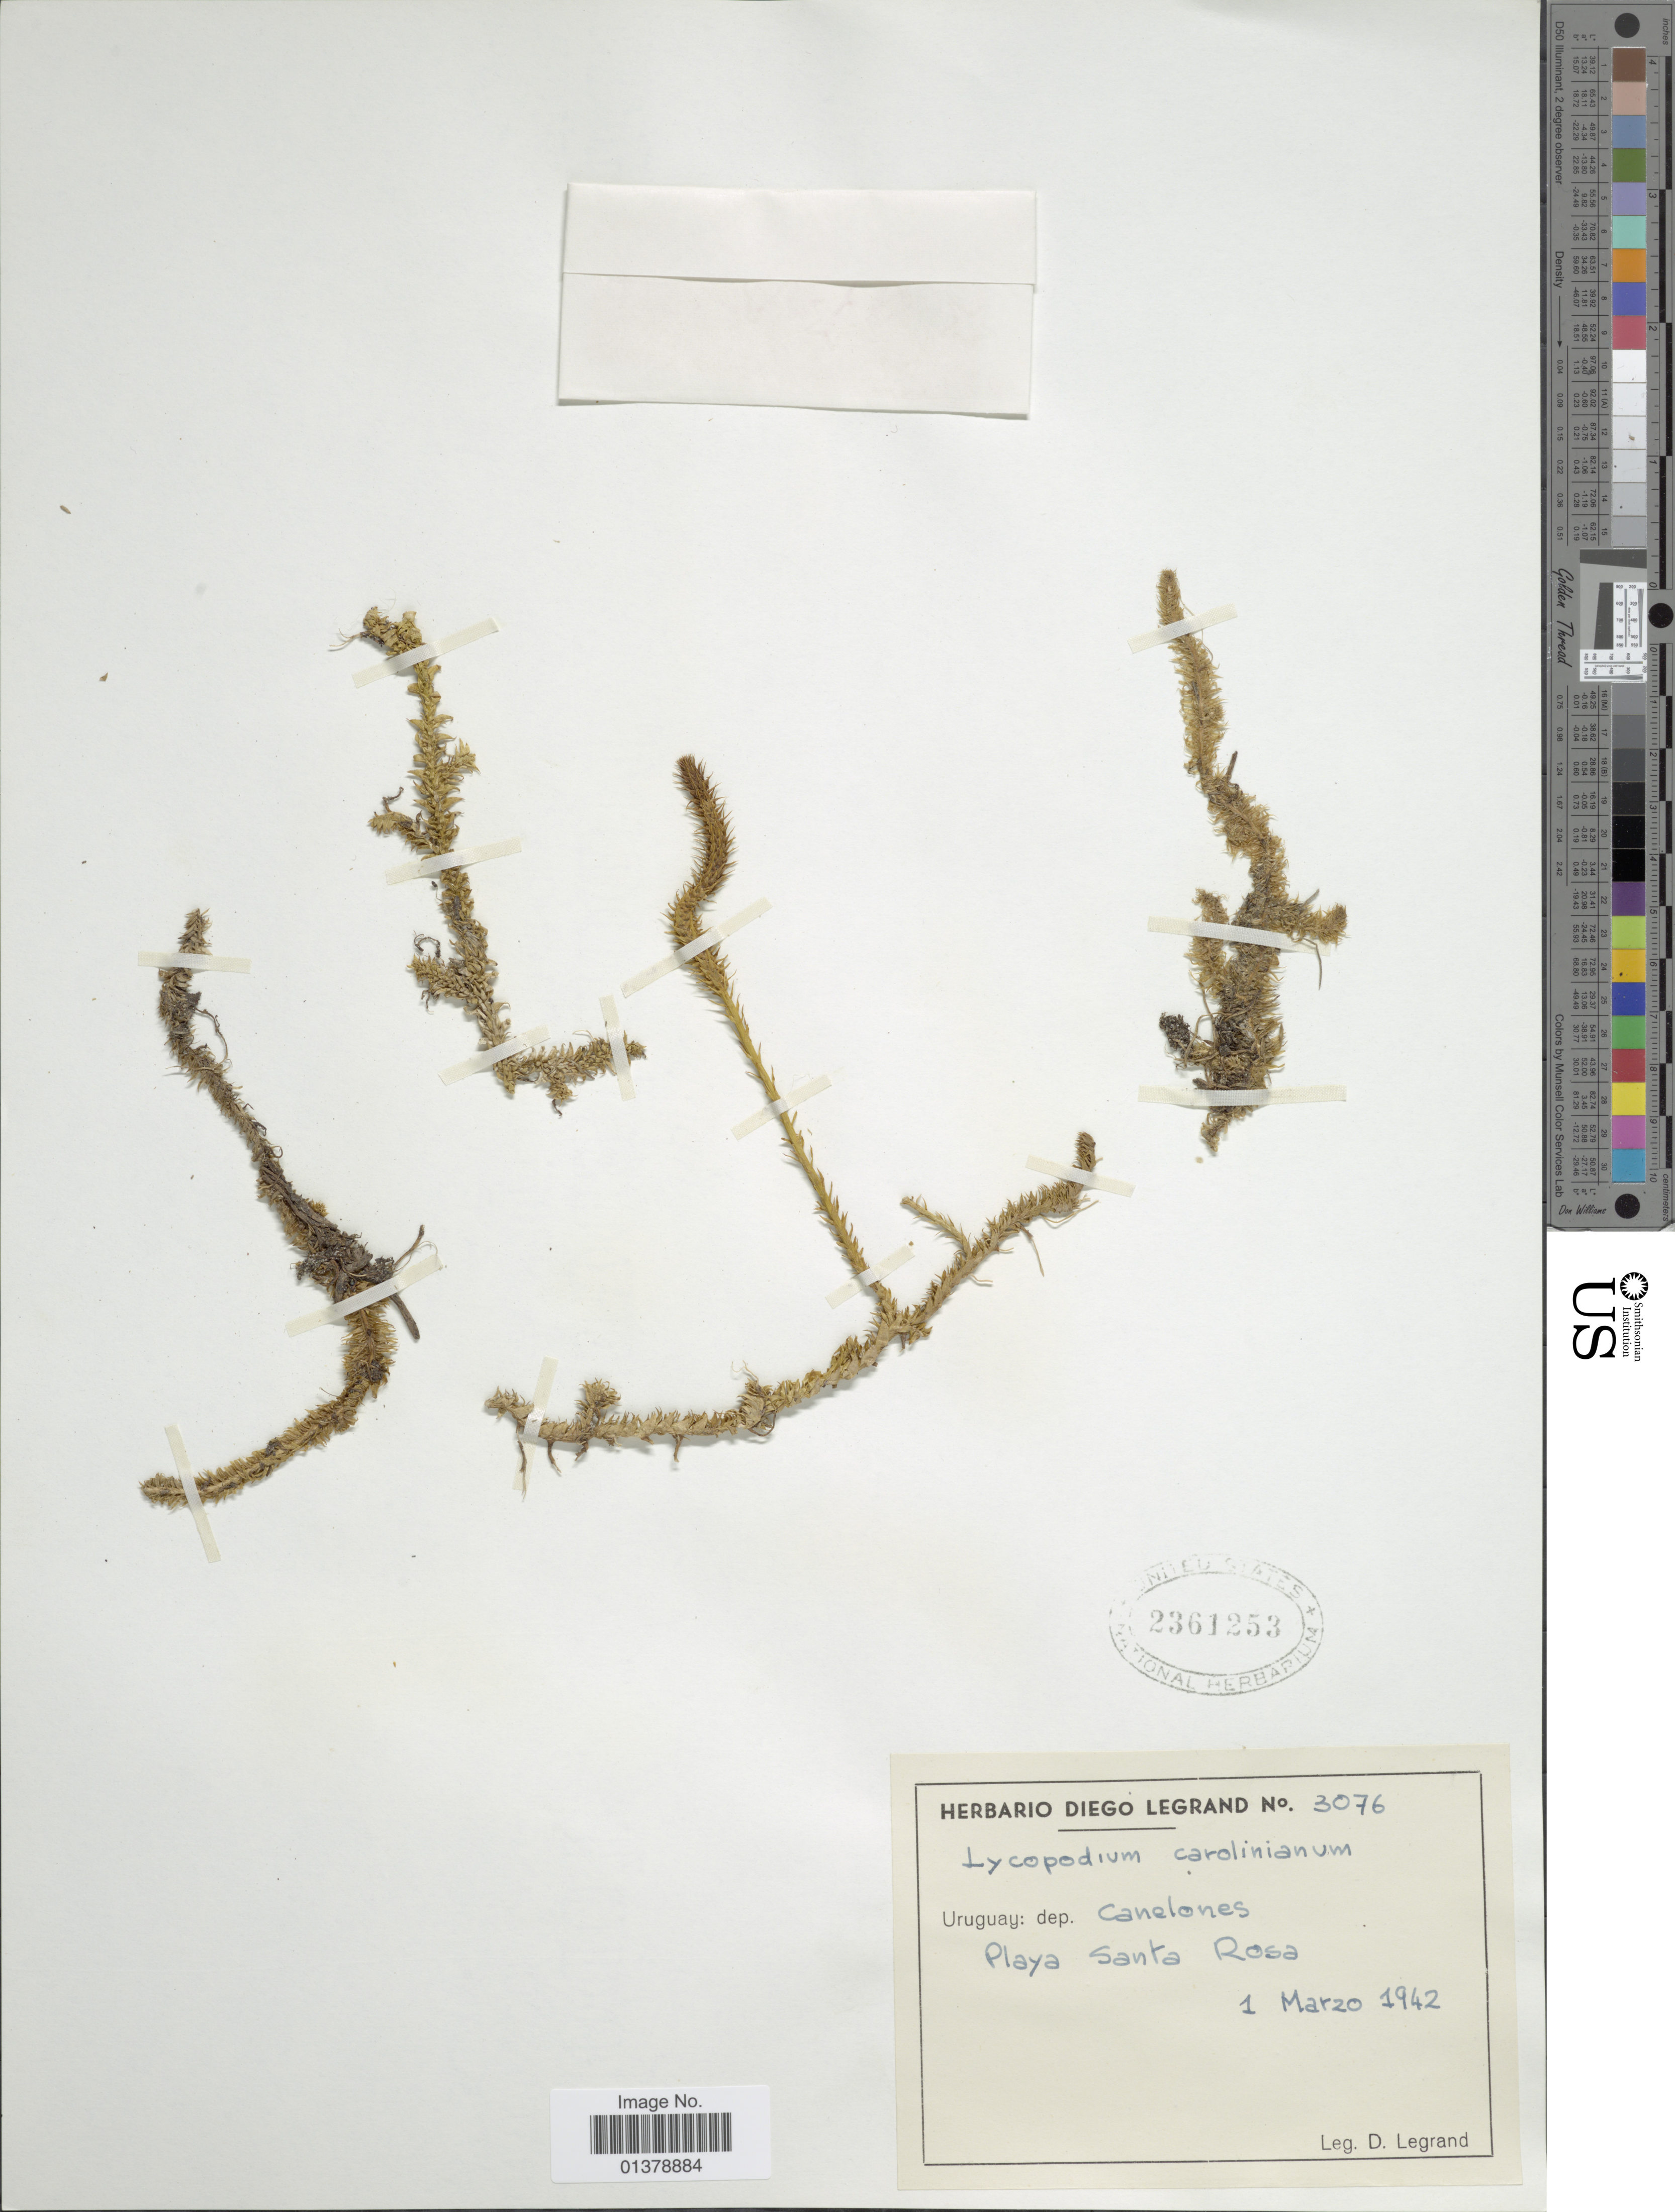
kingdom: Plantae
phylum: Tracheophyta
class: Lycopodiopsida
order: Lycopodiales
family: Lycopodiaceae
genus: Pseudolycopodiella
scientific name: Pseudolycopodiella caroliniana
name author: (L.) Holub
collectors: D. Legrand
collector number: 3076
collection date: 1942-03-01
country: Uruguay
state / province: Canelones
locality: Canelones, Playa Santa Rosa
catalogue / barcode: US 2361253